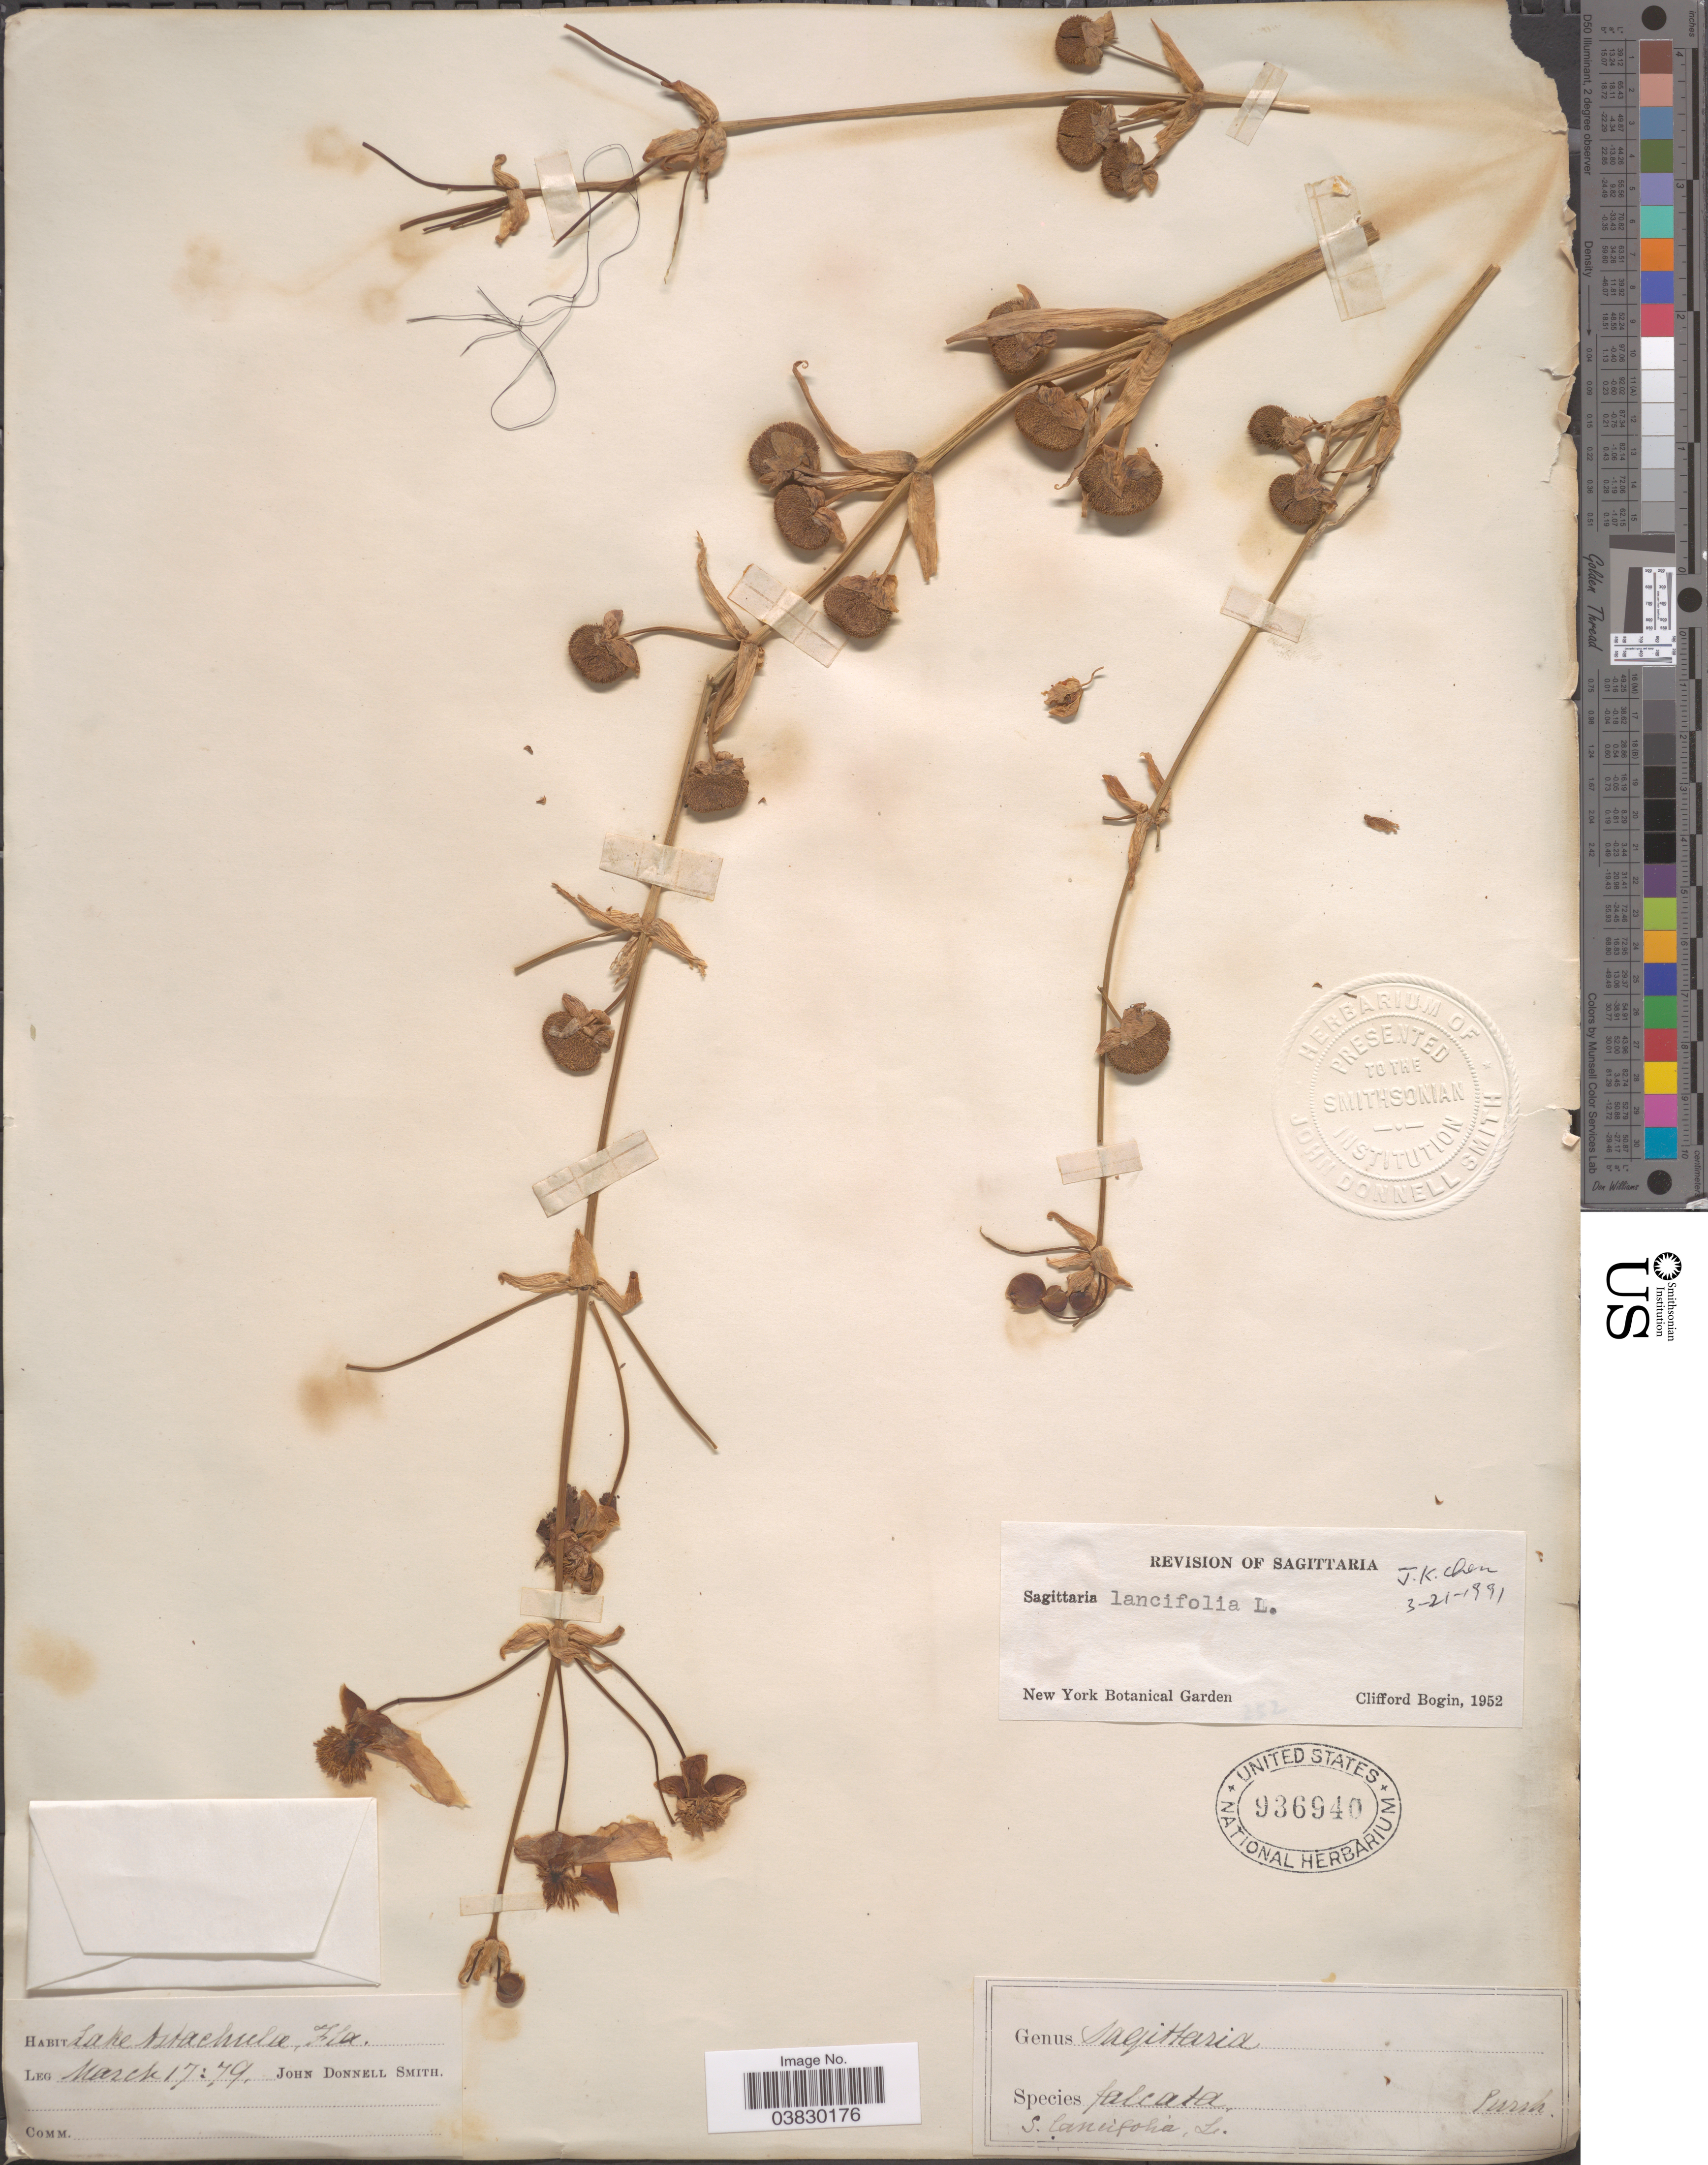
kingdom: Plantae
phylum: Tracheophyta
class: Liliopsida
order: Alismatales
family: Alismataceae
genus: Sagittaria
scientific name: Sagittaria lancifolia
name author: L.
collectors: J. Donnell Smith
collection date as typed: Transcribed d/m/y: 17/3/79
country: United States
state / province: Florida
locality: Lake Astachula.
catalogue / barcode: US 936940